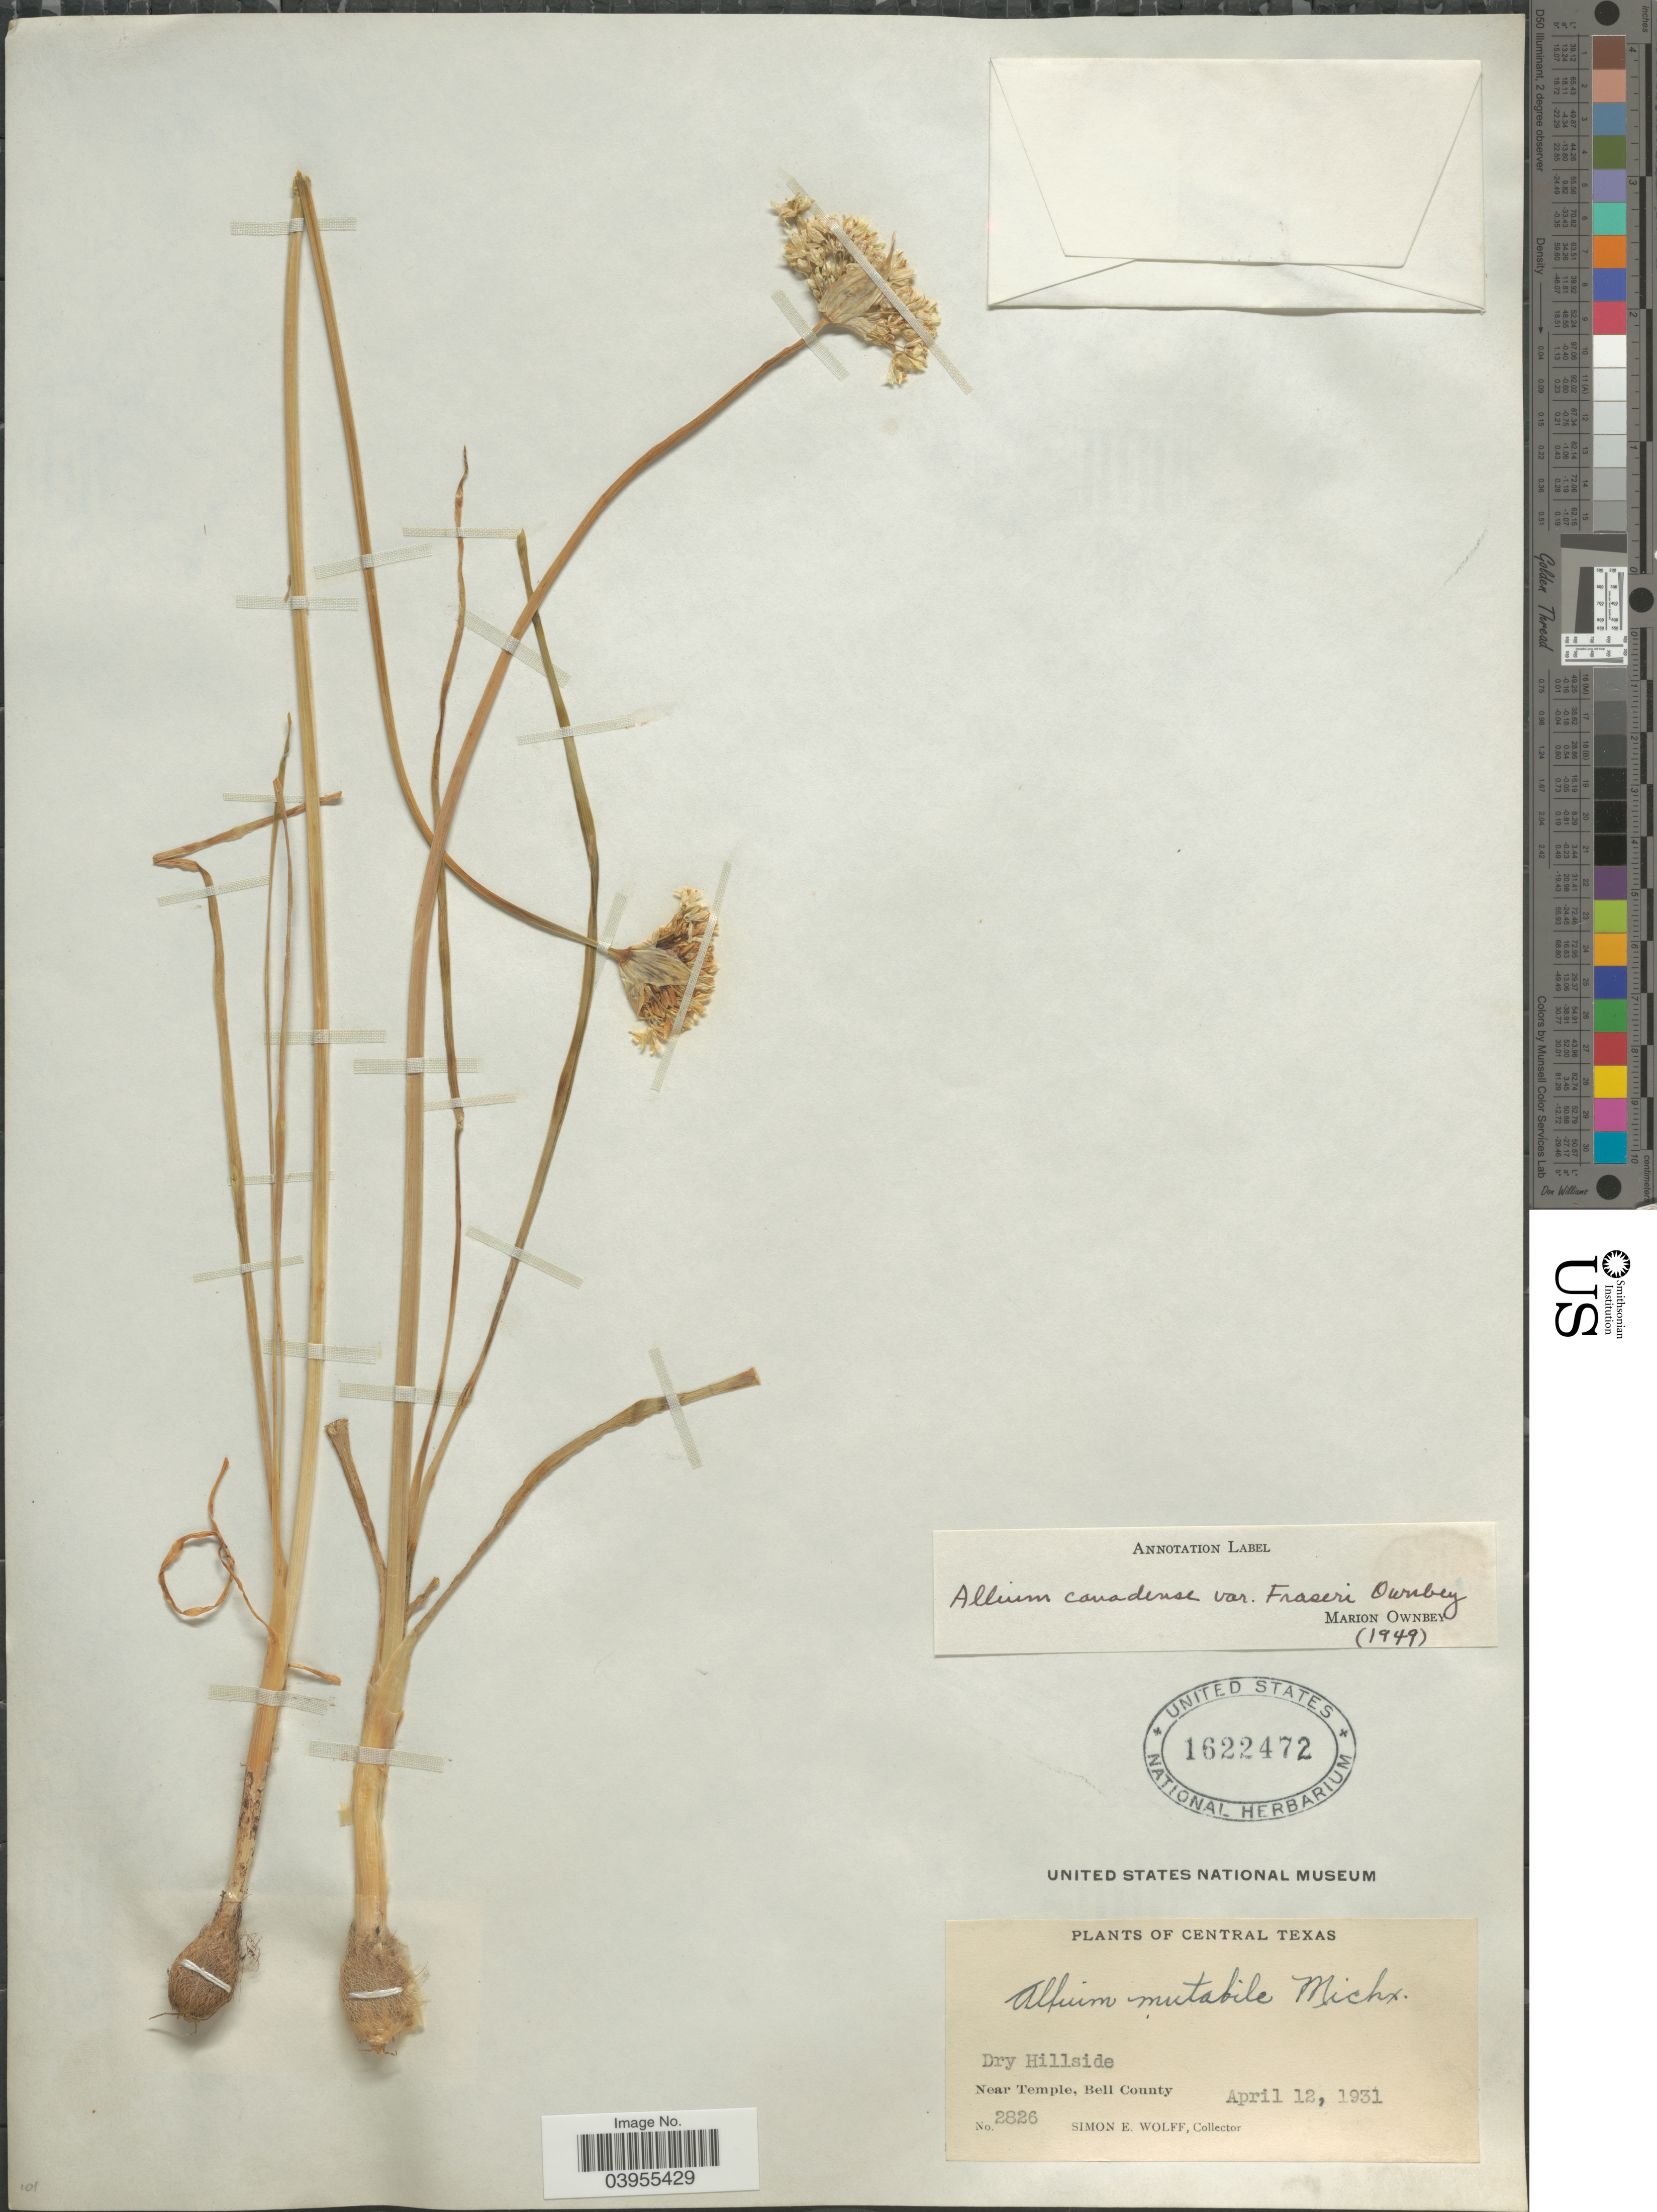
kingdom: Plantae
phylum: Tracheophyta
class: Liliopsida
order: Asparagales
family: Amaryllidaceae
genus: Allium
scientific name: Allium canadense var. fraseri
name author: Ownbey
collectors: S. E. Wolff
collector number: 2826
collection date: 1931-04-12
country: United States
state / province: Texas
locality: Central Texas. Dry Hillside. Near Temple, Bell County.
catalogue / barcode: US 1622472